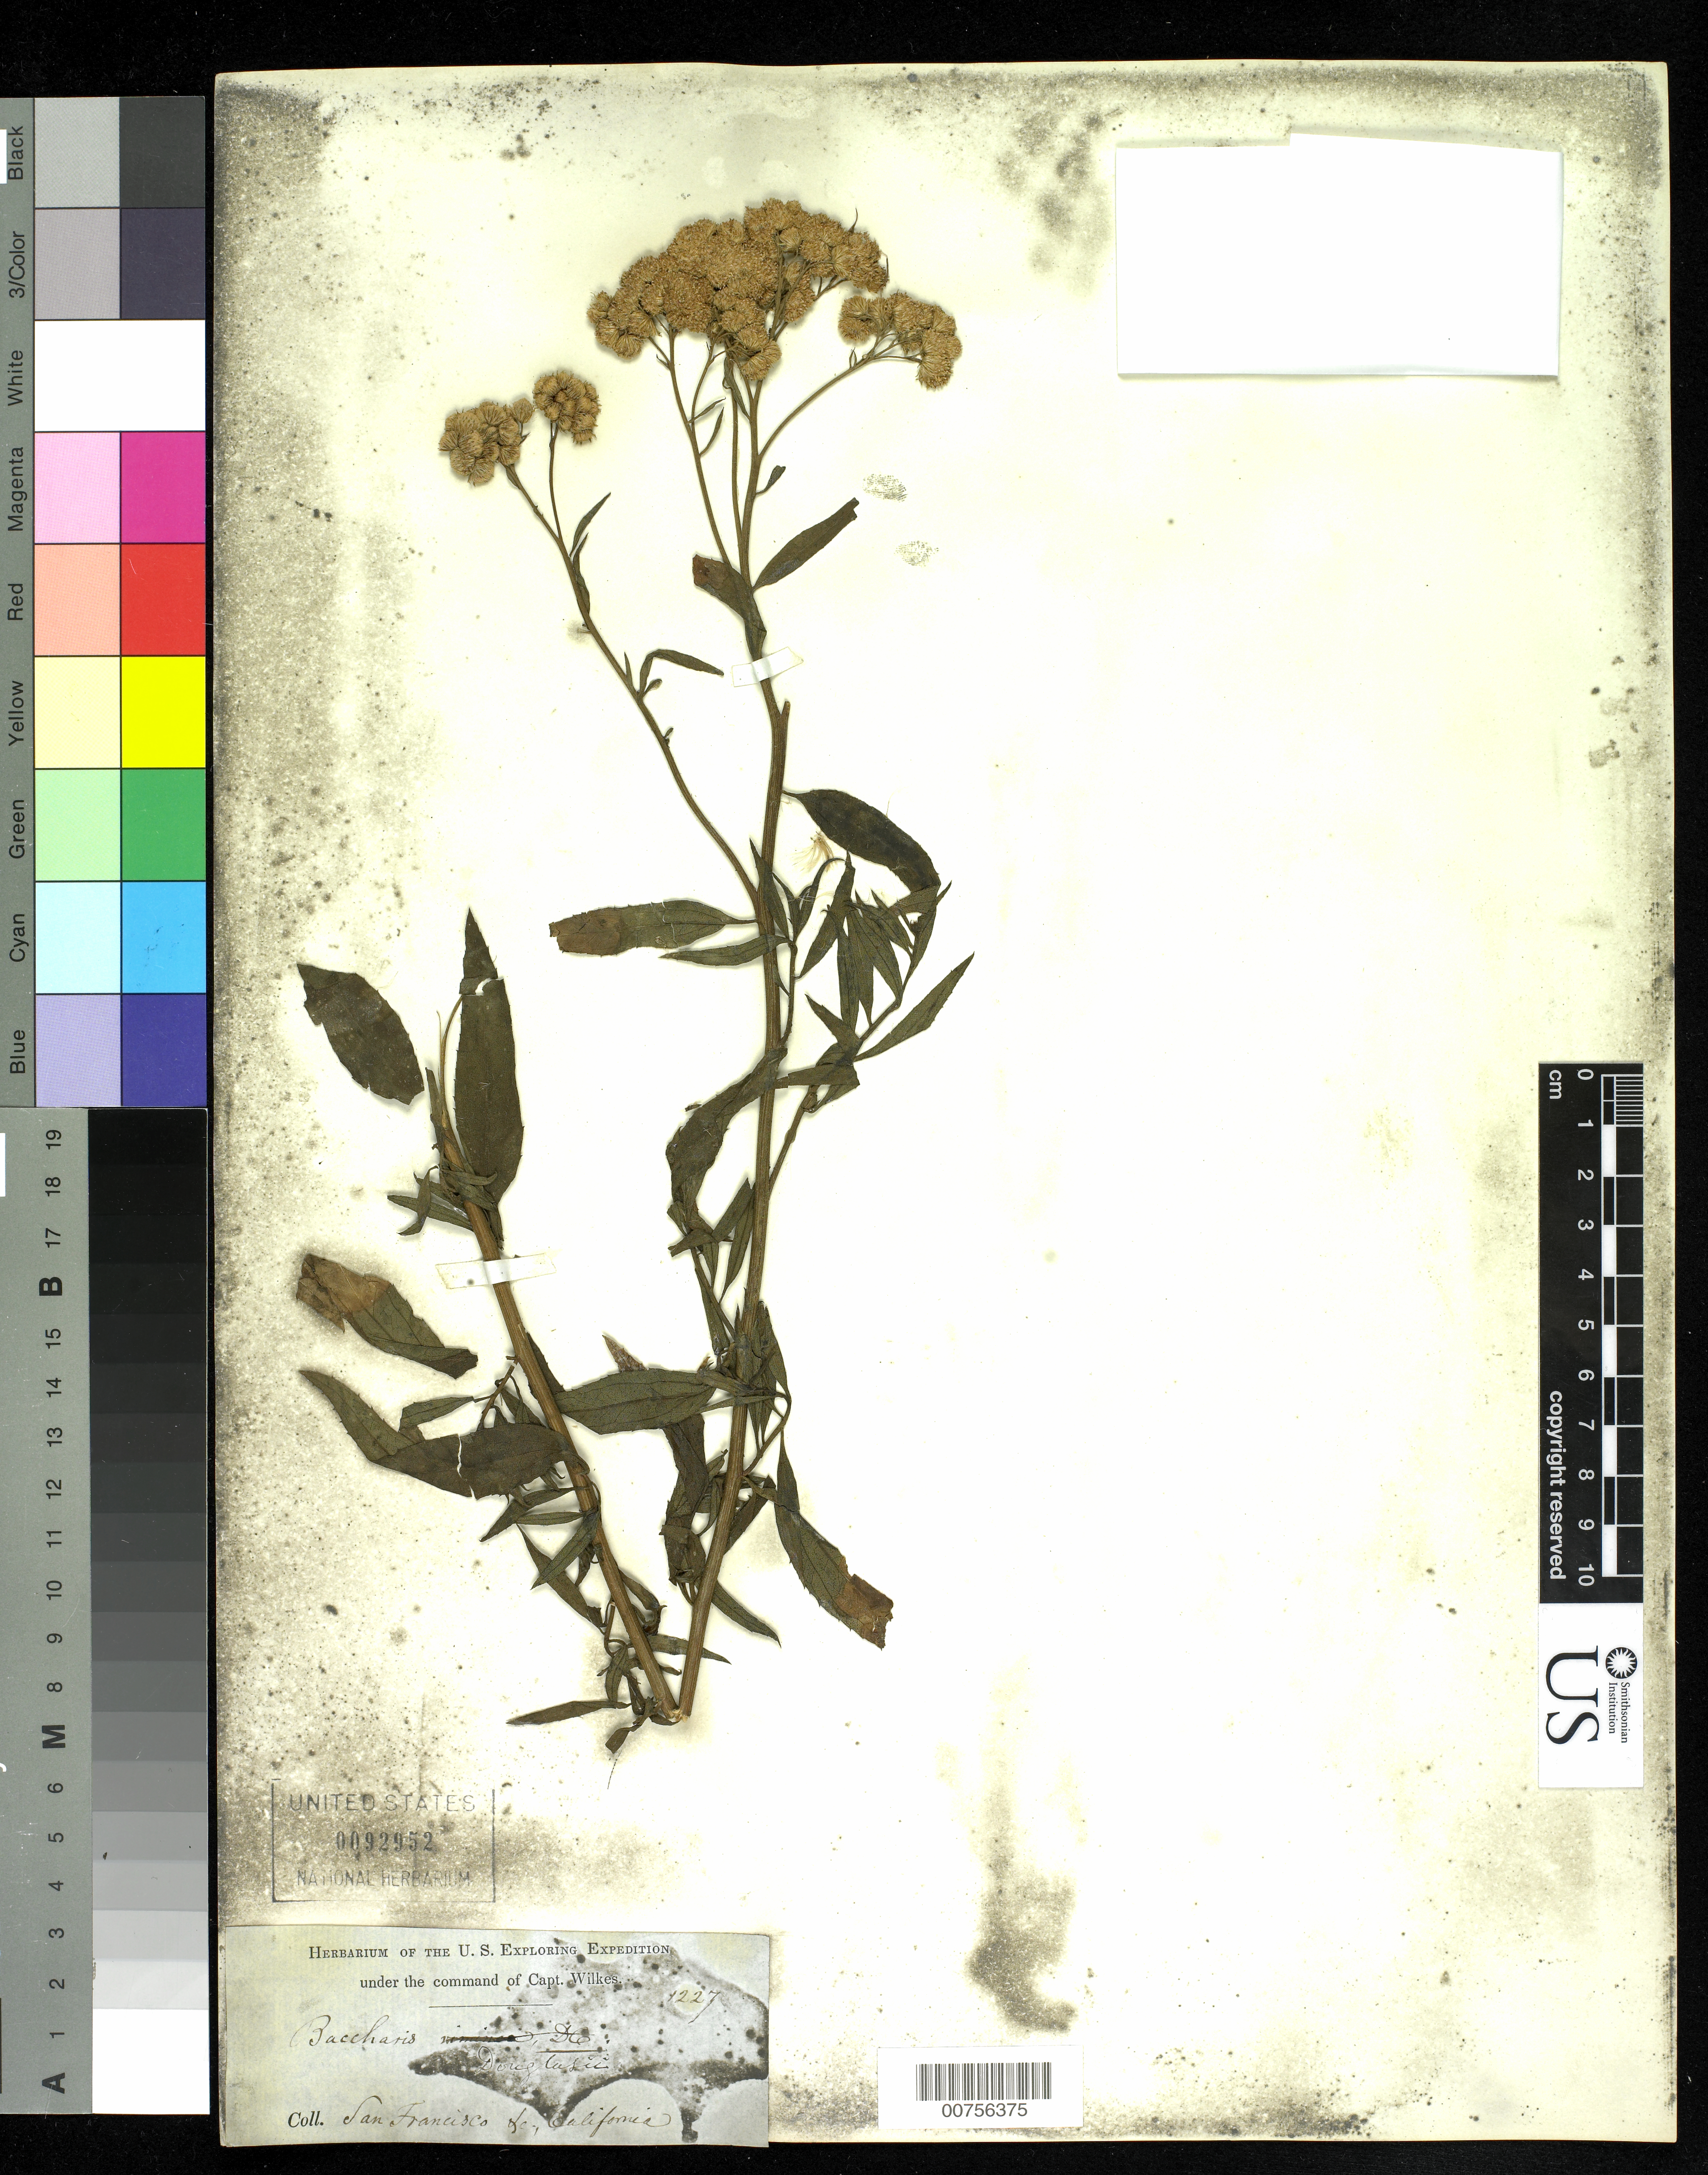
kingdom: Plantae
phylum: Tracheophyta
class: Magnoliopsida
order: Asterales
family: Asteraceae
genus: Baccharis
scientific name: Baccharis douglasii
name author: DC.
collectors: Wilkes Explor. Exped.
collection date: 1838/1842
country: United States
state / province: California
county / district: San Francisco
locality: San Francisco Lc.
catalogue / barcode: US 92952